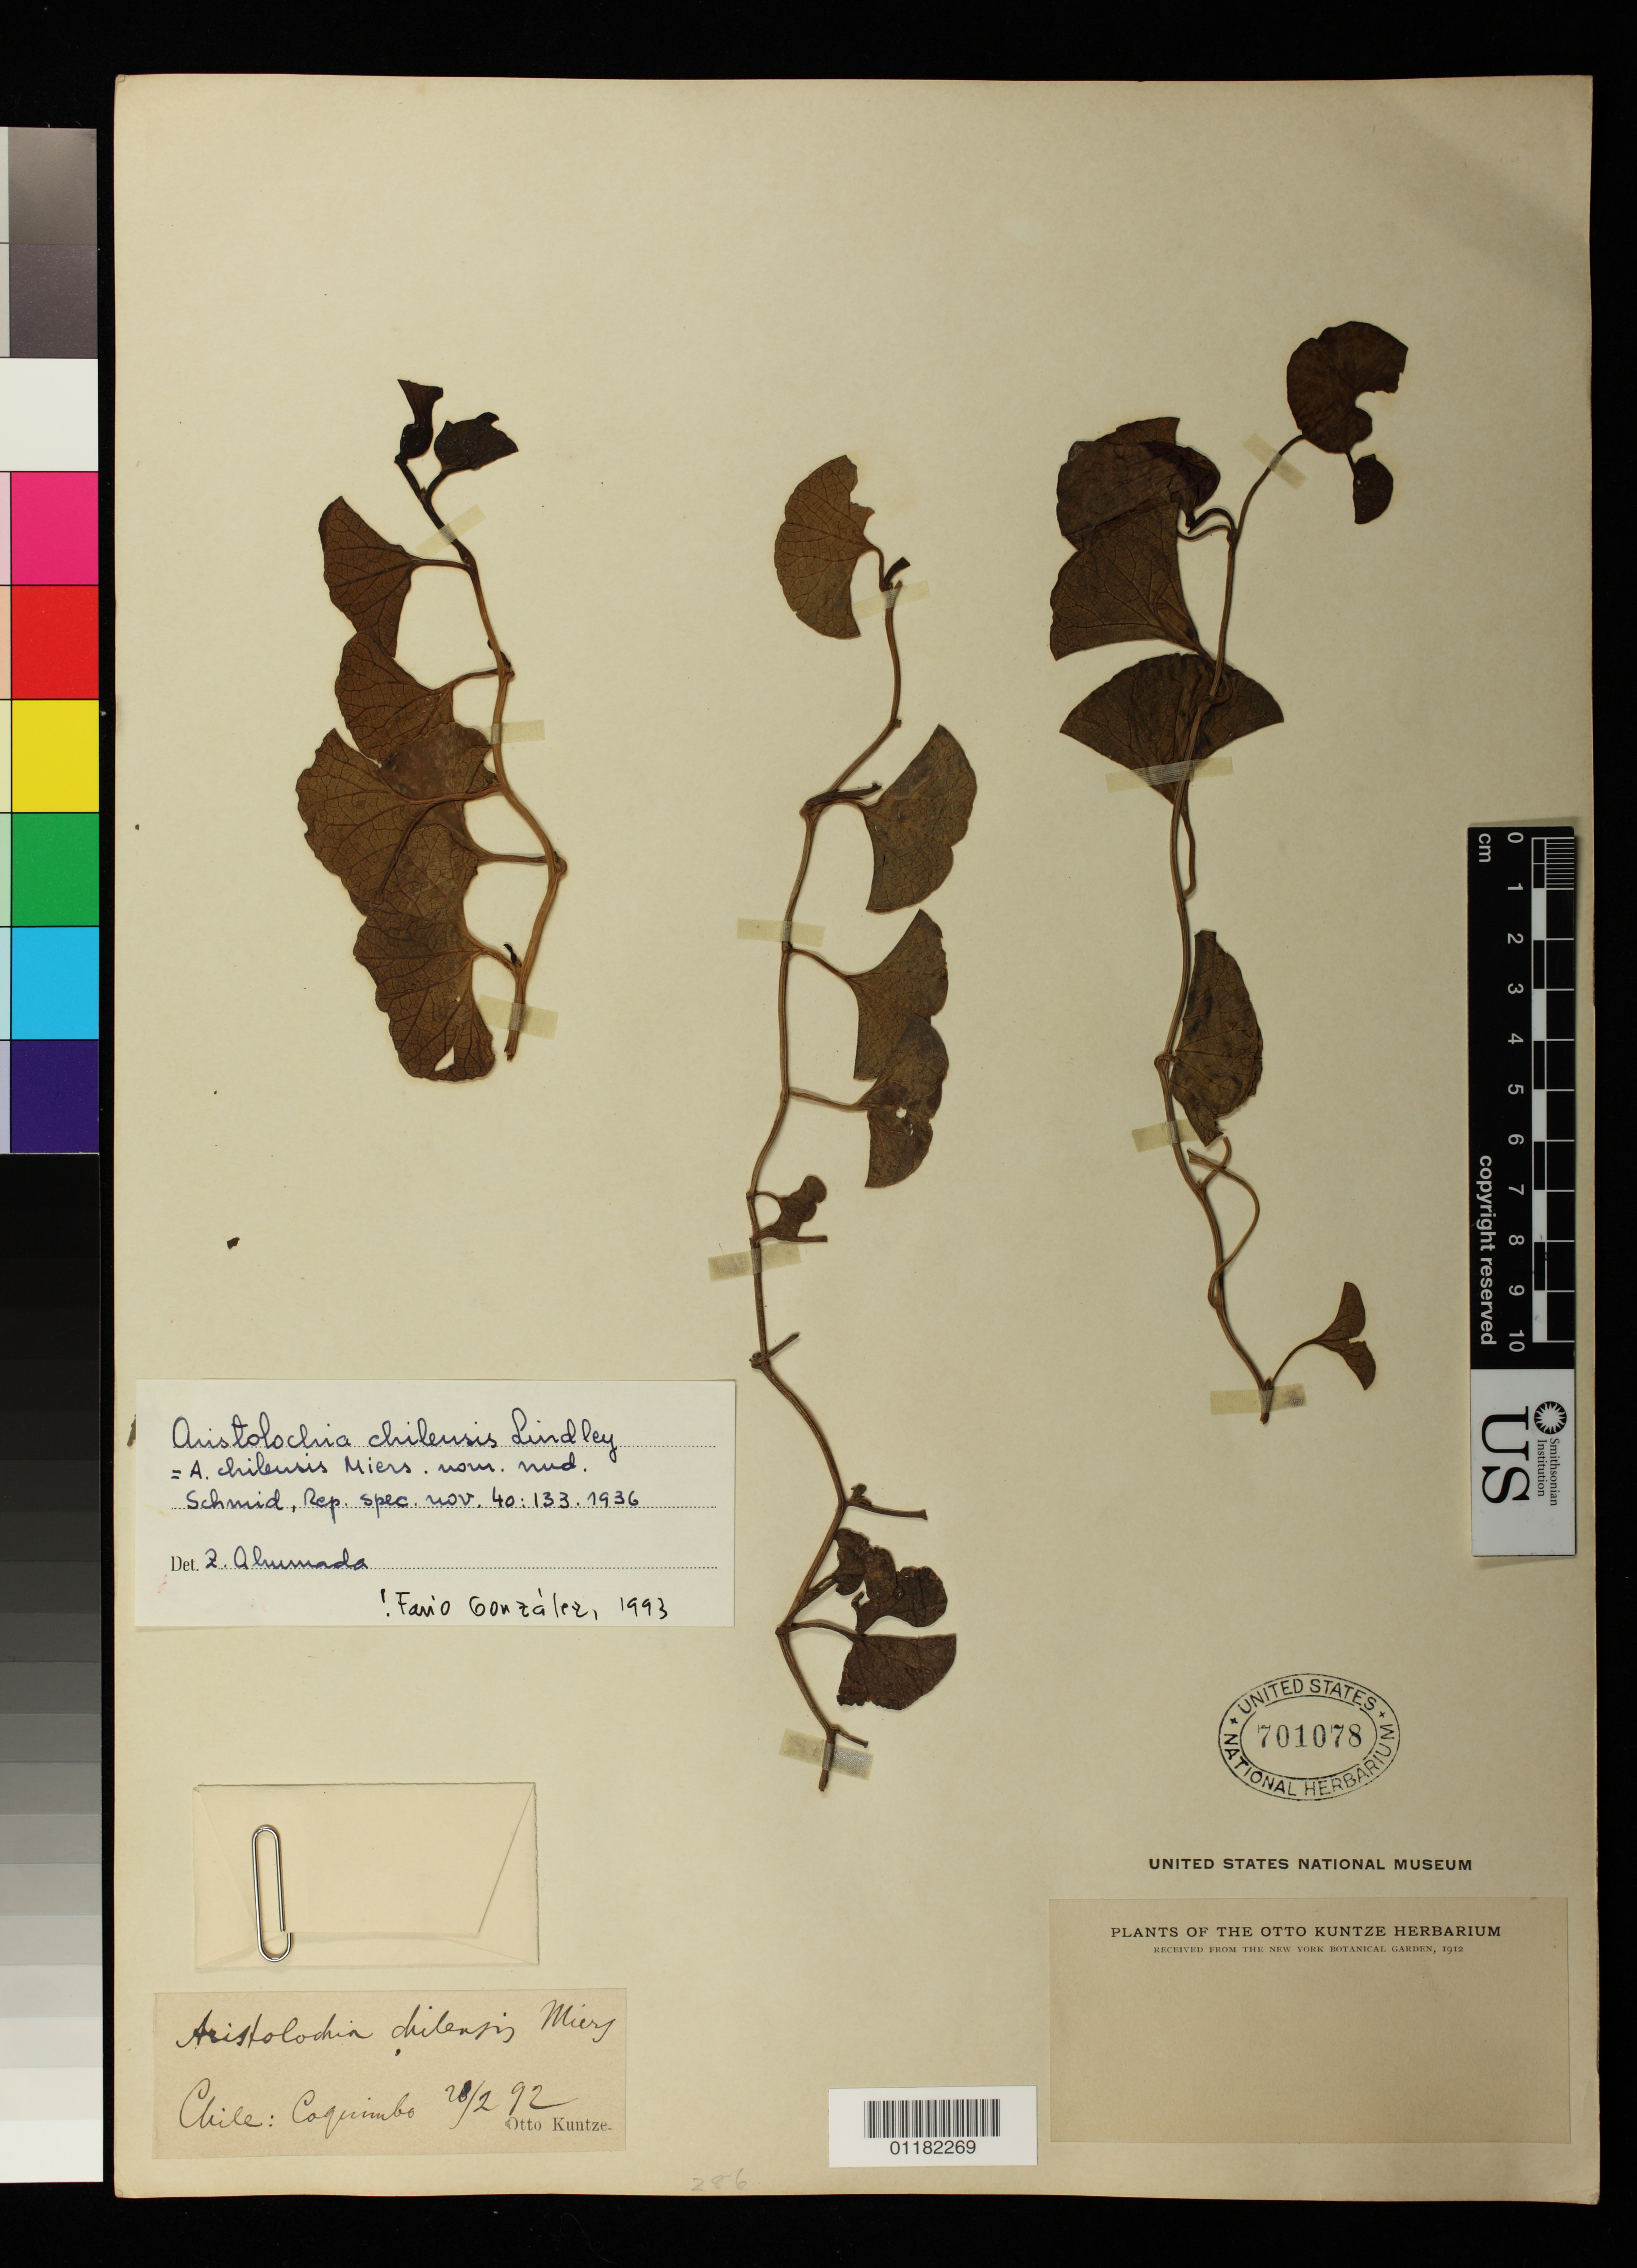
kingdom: Plantae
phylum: Tracheophyta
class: Magnoliopsida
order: Piperales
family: Aristolochiaceae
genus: Aristolochia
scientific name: Aristolochia chilensis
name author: E.L. Bridges ex Lindl.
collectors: C.E.O. Kuntze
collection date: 1892-02-28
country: Chile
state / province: Coquimbo (IV)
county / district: Elqui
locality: Coquimbo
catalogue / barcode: US 701078